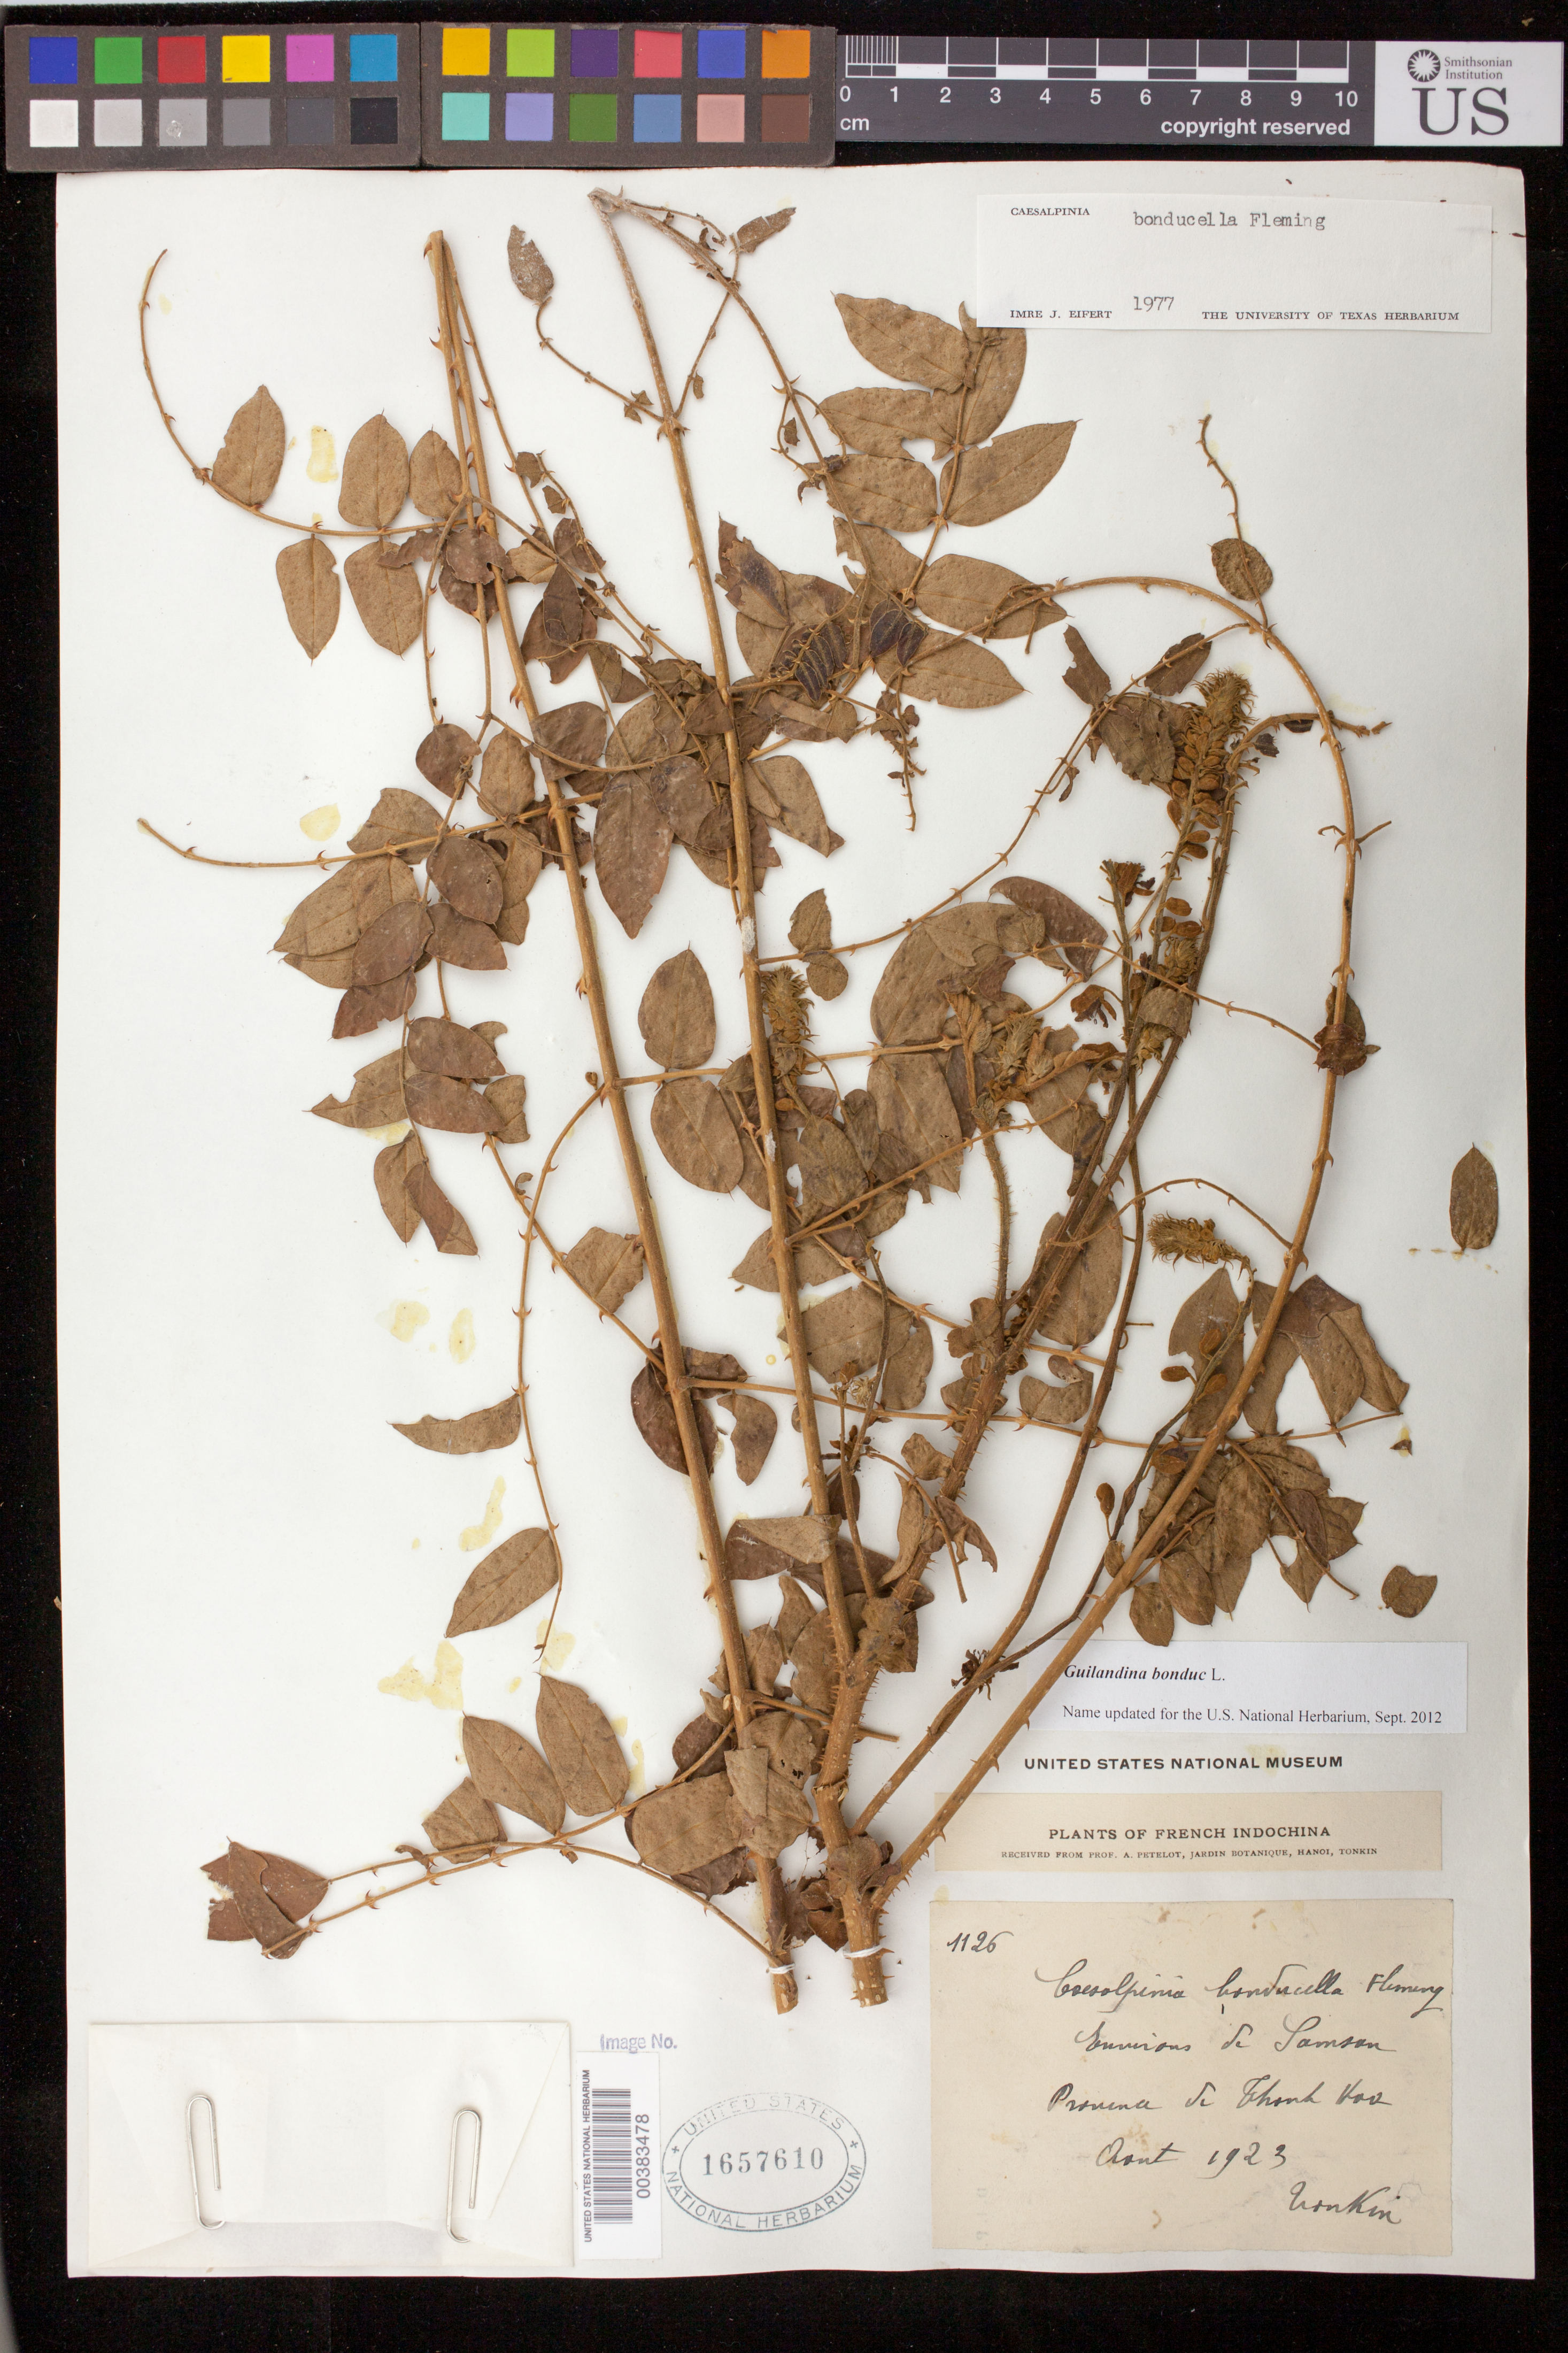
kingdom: Plantae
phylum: Tracheophyta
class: Magnoliopsida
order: Fabales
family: Fabaceae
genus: Guilandina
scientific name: Guilandina bonduc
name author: L.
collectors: A. Petelot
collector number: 1126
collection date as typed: Aug 1923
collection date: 1923-08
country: Vietnam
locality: Tonkin. Environs de samson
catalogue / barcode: US 1657610